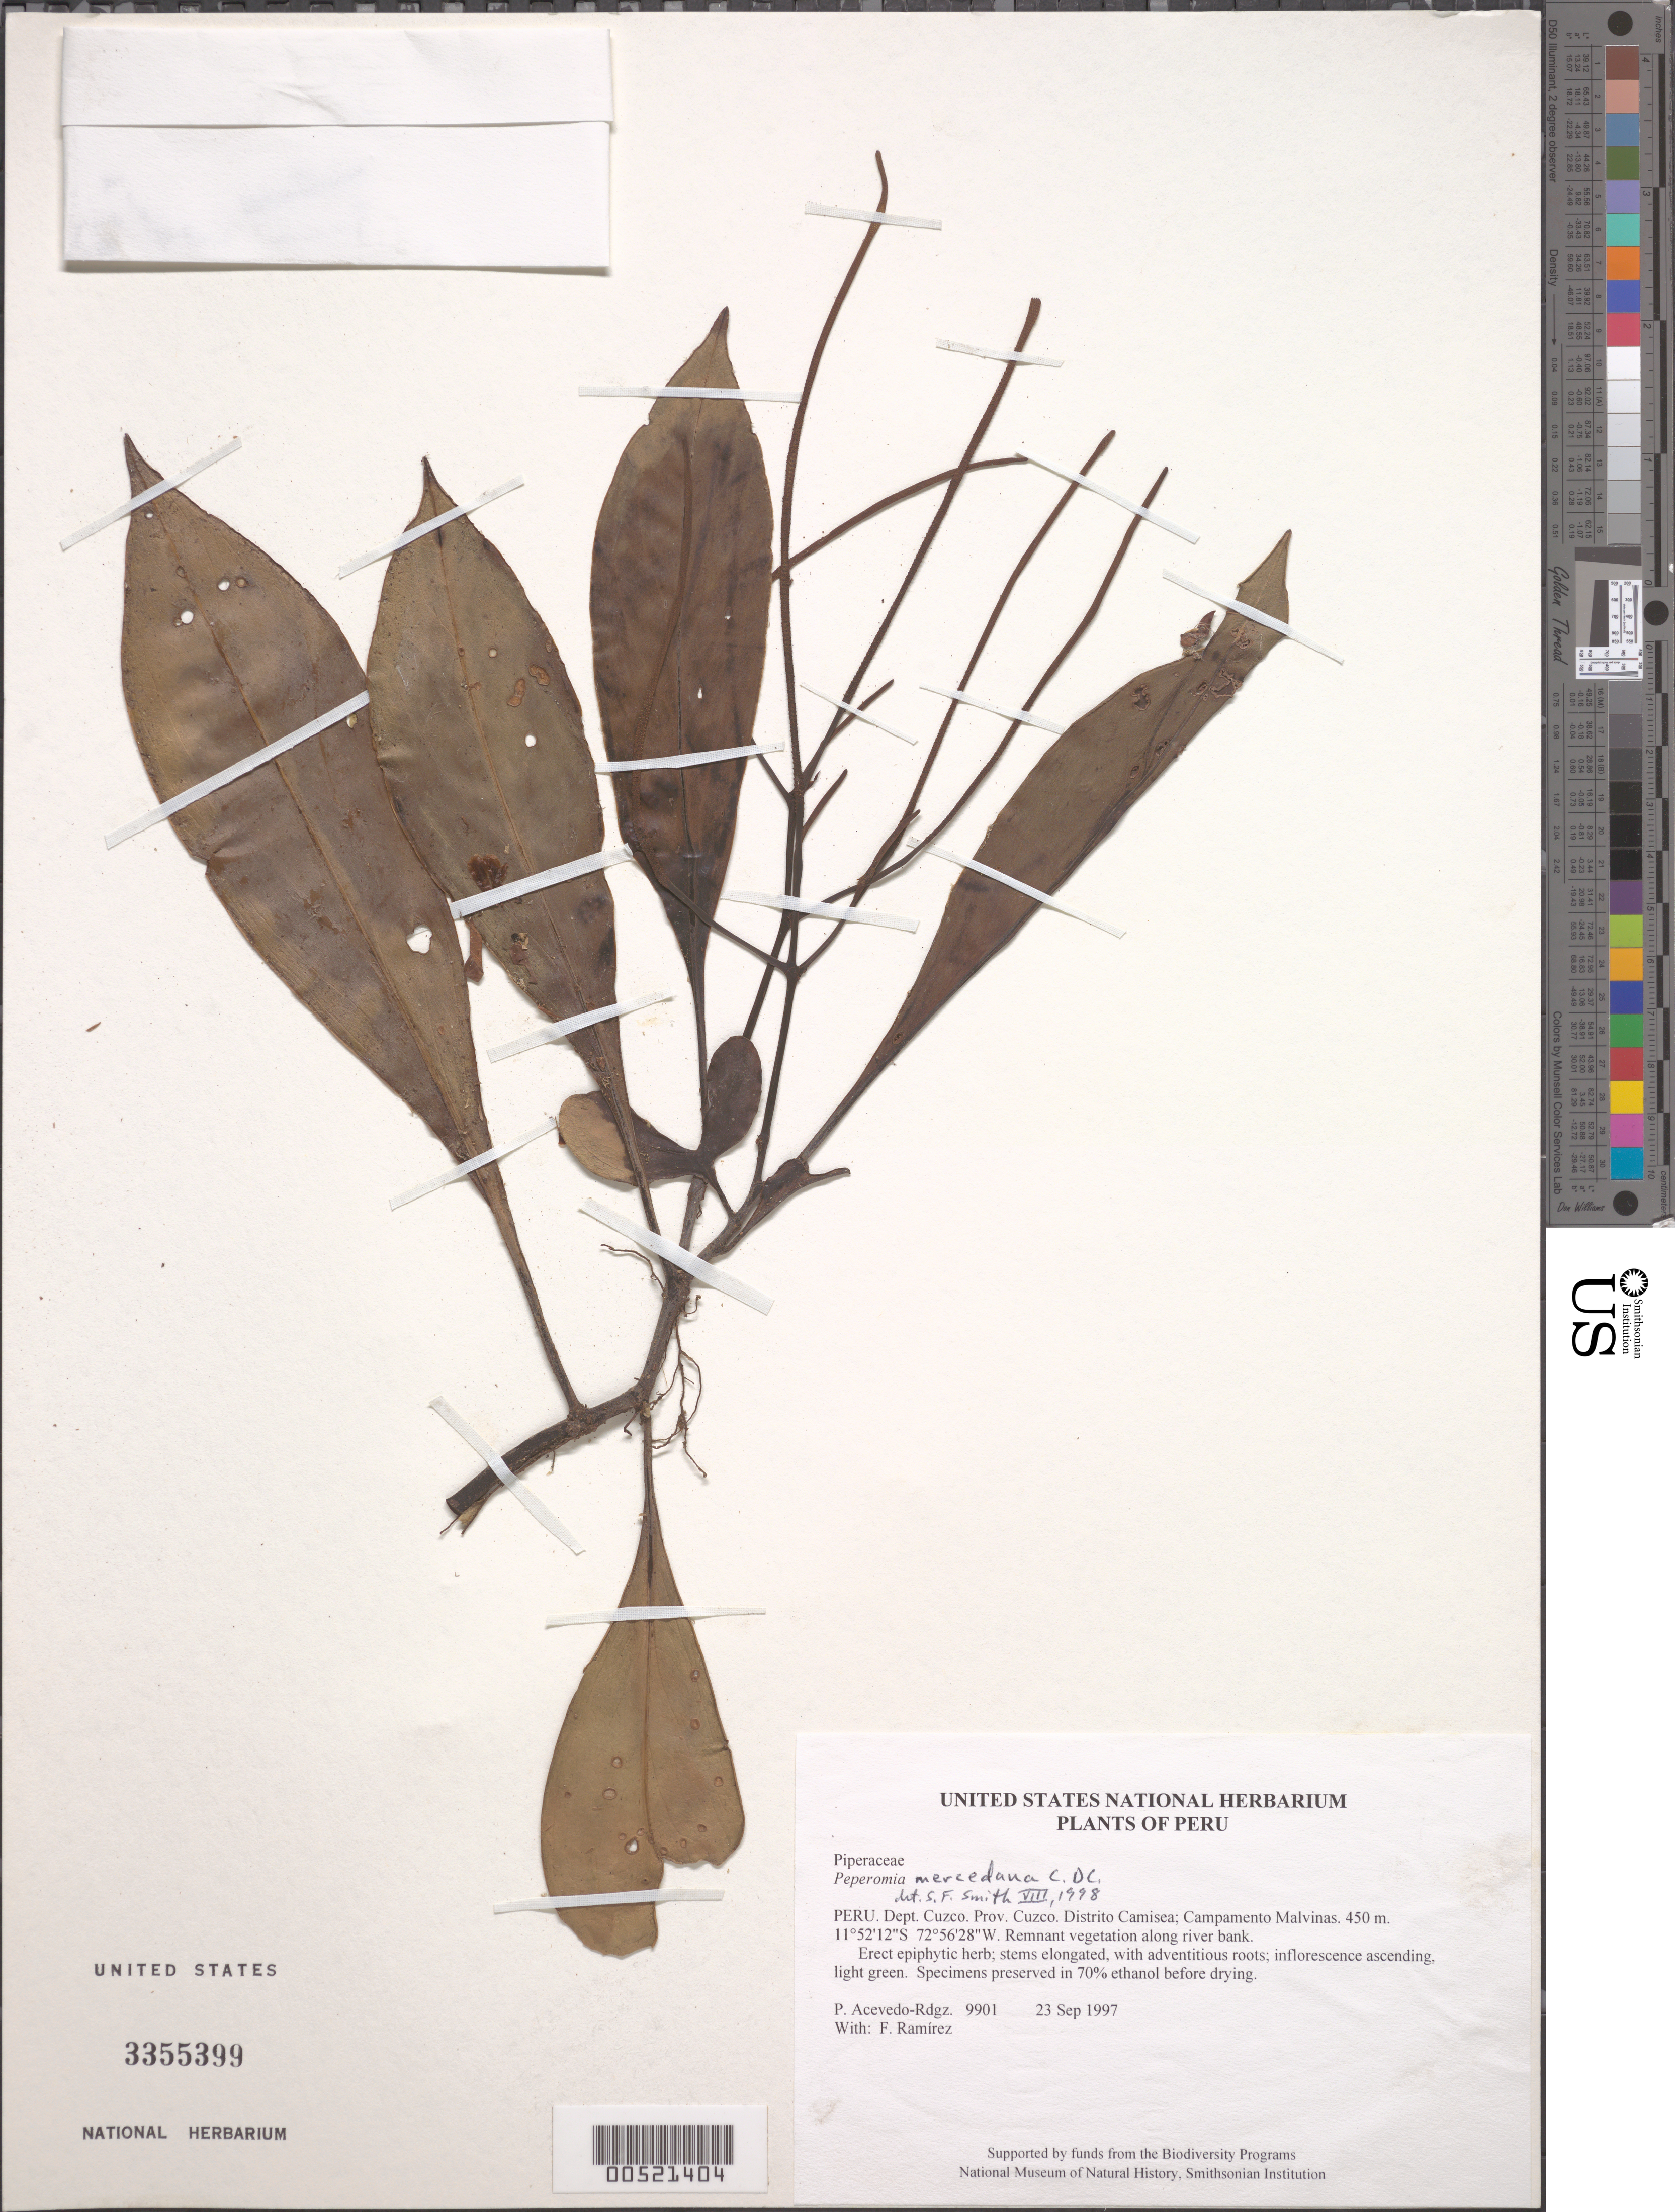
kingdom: Plantae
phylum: Tracheophyta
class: Magnoliopsida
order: Piperales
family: Piperaceae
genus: Peperomia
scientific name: Peperomia mercedana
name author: C. DC.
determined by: Smith, Stephen F., (US), NMNH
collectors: P. Acevedo-Rodr. & F. Ramirez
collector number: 9901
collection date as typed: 23 Sep 1997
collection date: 1997-09-23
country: Peru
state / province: Cusco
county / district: Cusco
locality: Distrito Camisea; Campamento Malvinas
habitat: Remnant vegetation along river bank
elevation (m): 450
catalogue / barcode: US 3355399